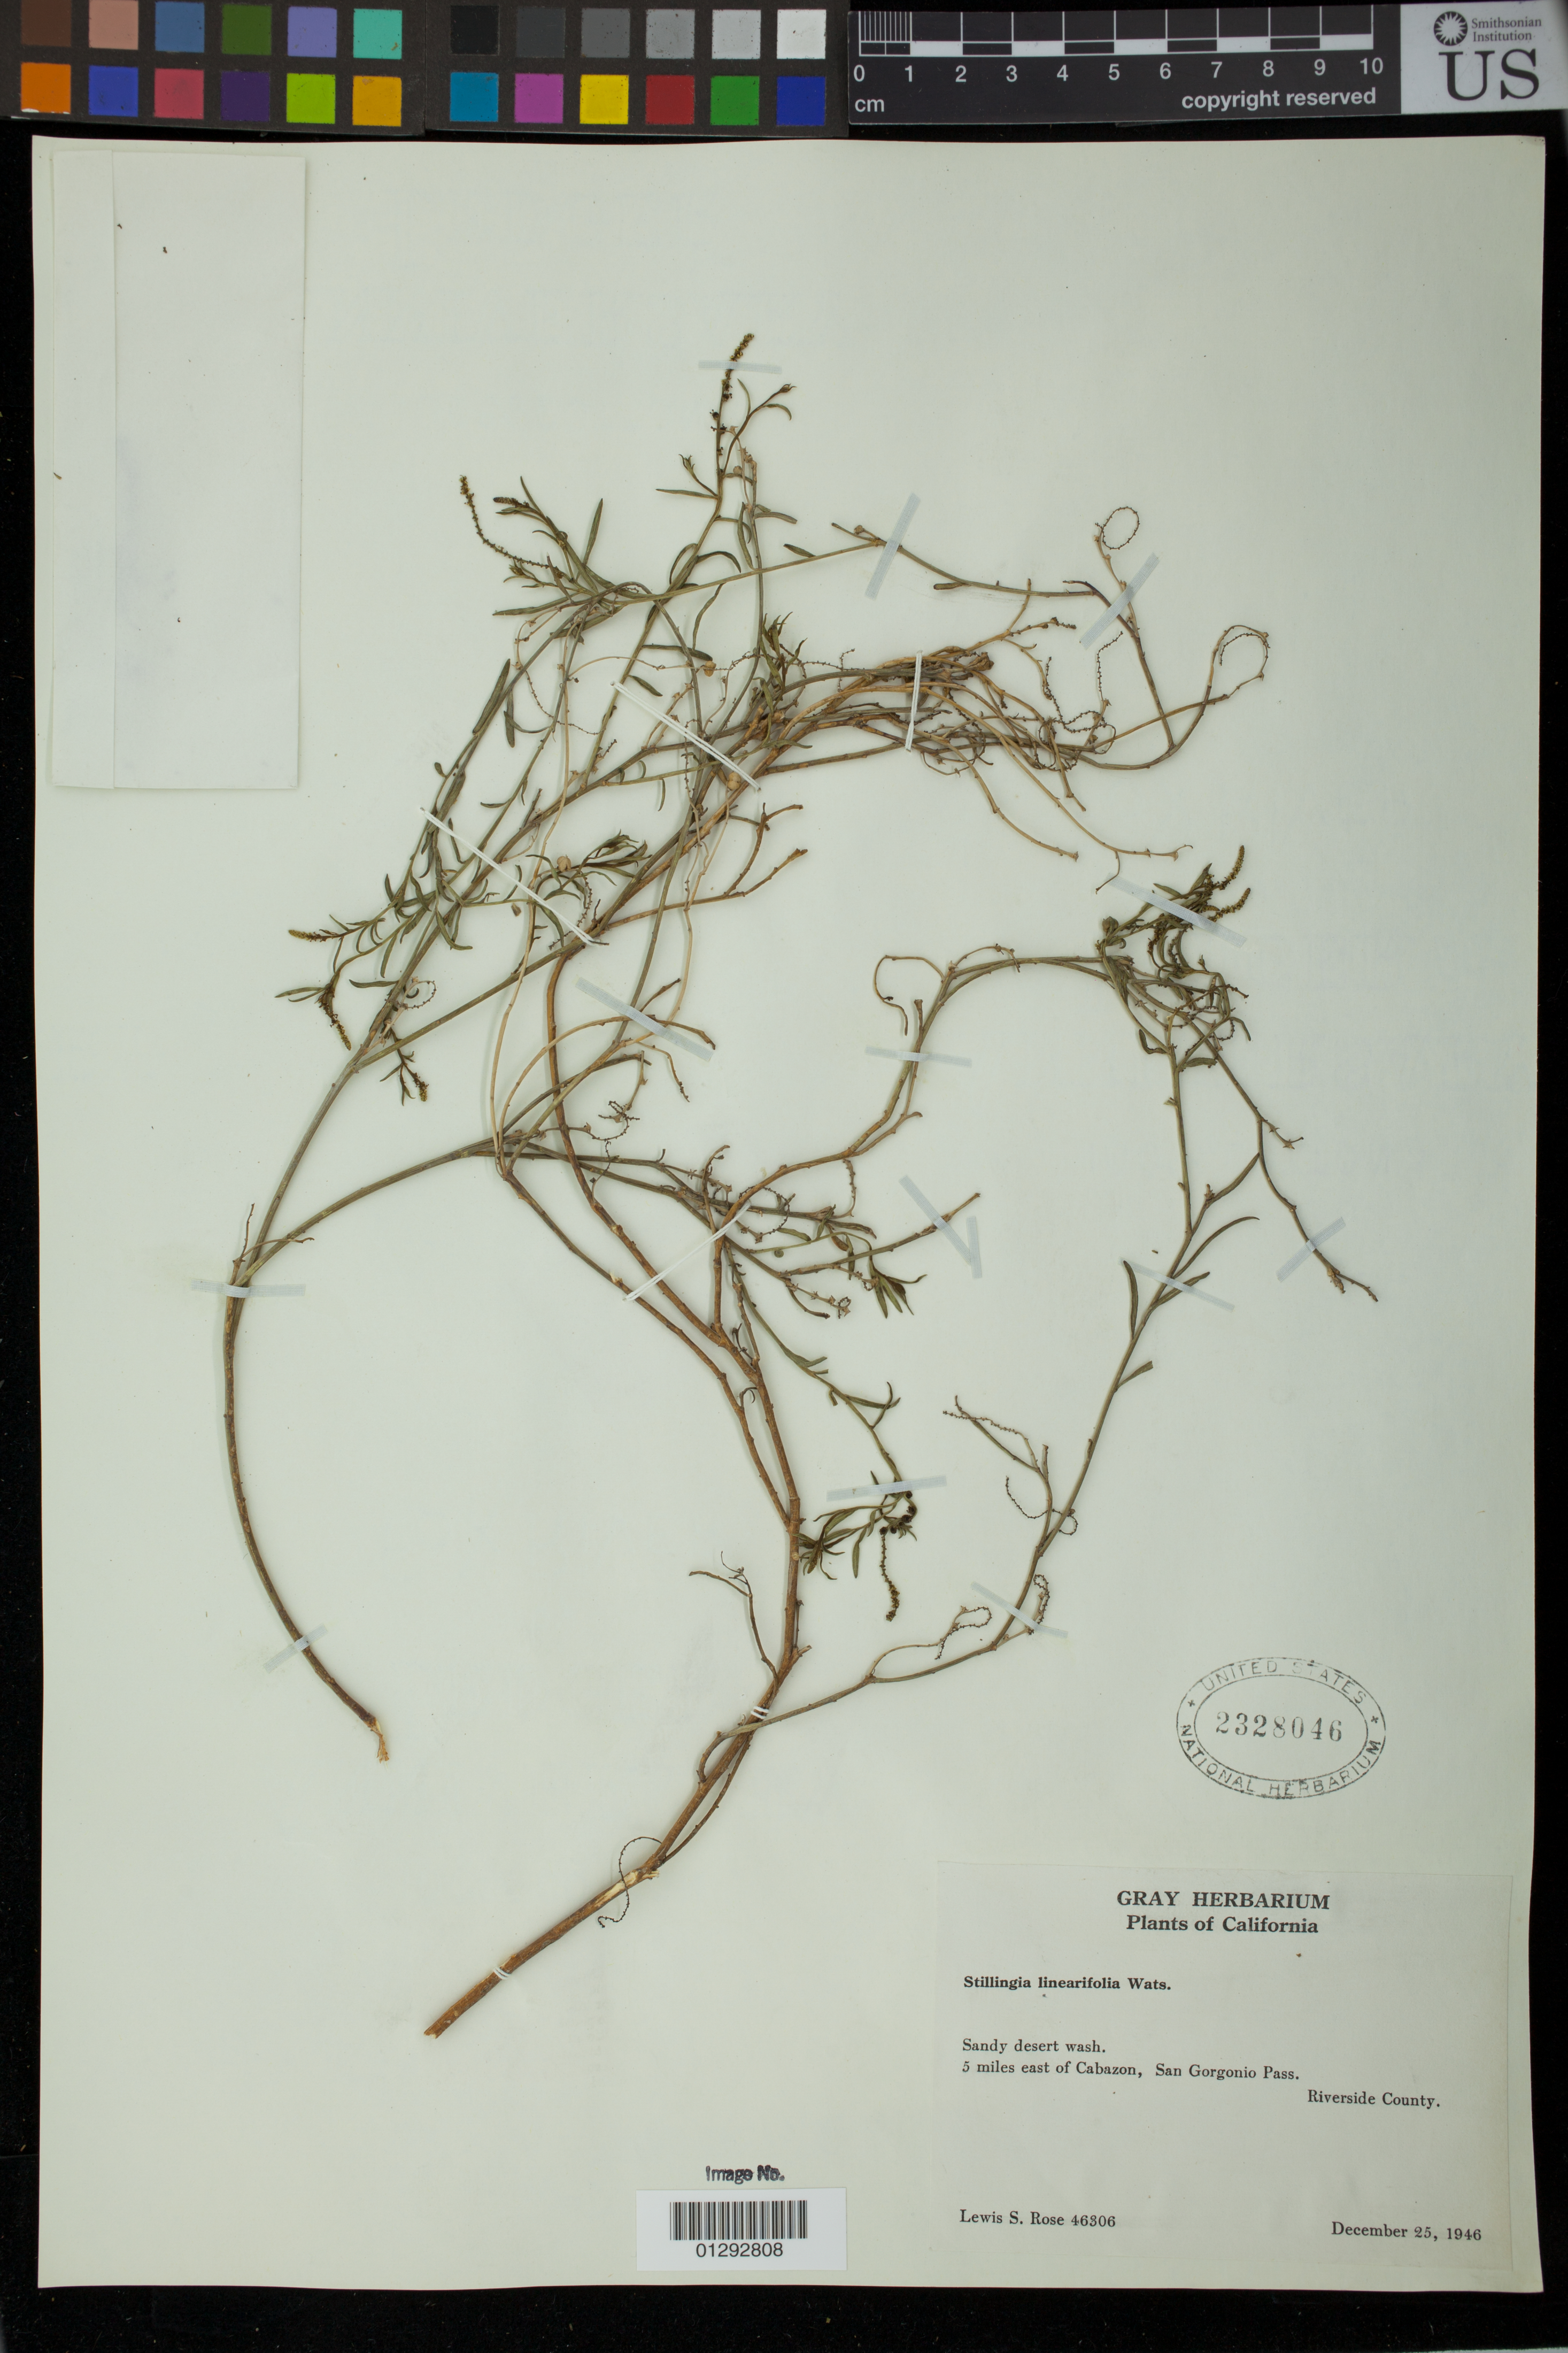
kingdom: Plantae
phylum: Tracheophyta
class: Magnoliopsida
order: Malpighiales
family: Euphorbiaceae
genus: Stillingia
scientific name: Stillingia linearifolia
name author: S. Watson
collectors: L. S. Rose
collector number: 46306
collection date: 1946-12-25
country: United States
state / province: California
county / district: Riverside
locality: Sandy desert wash. 5 miles east of Cabazon, San Gorgonio Pass. Riverside County.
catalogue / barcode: US 2328046